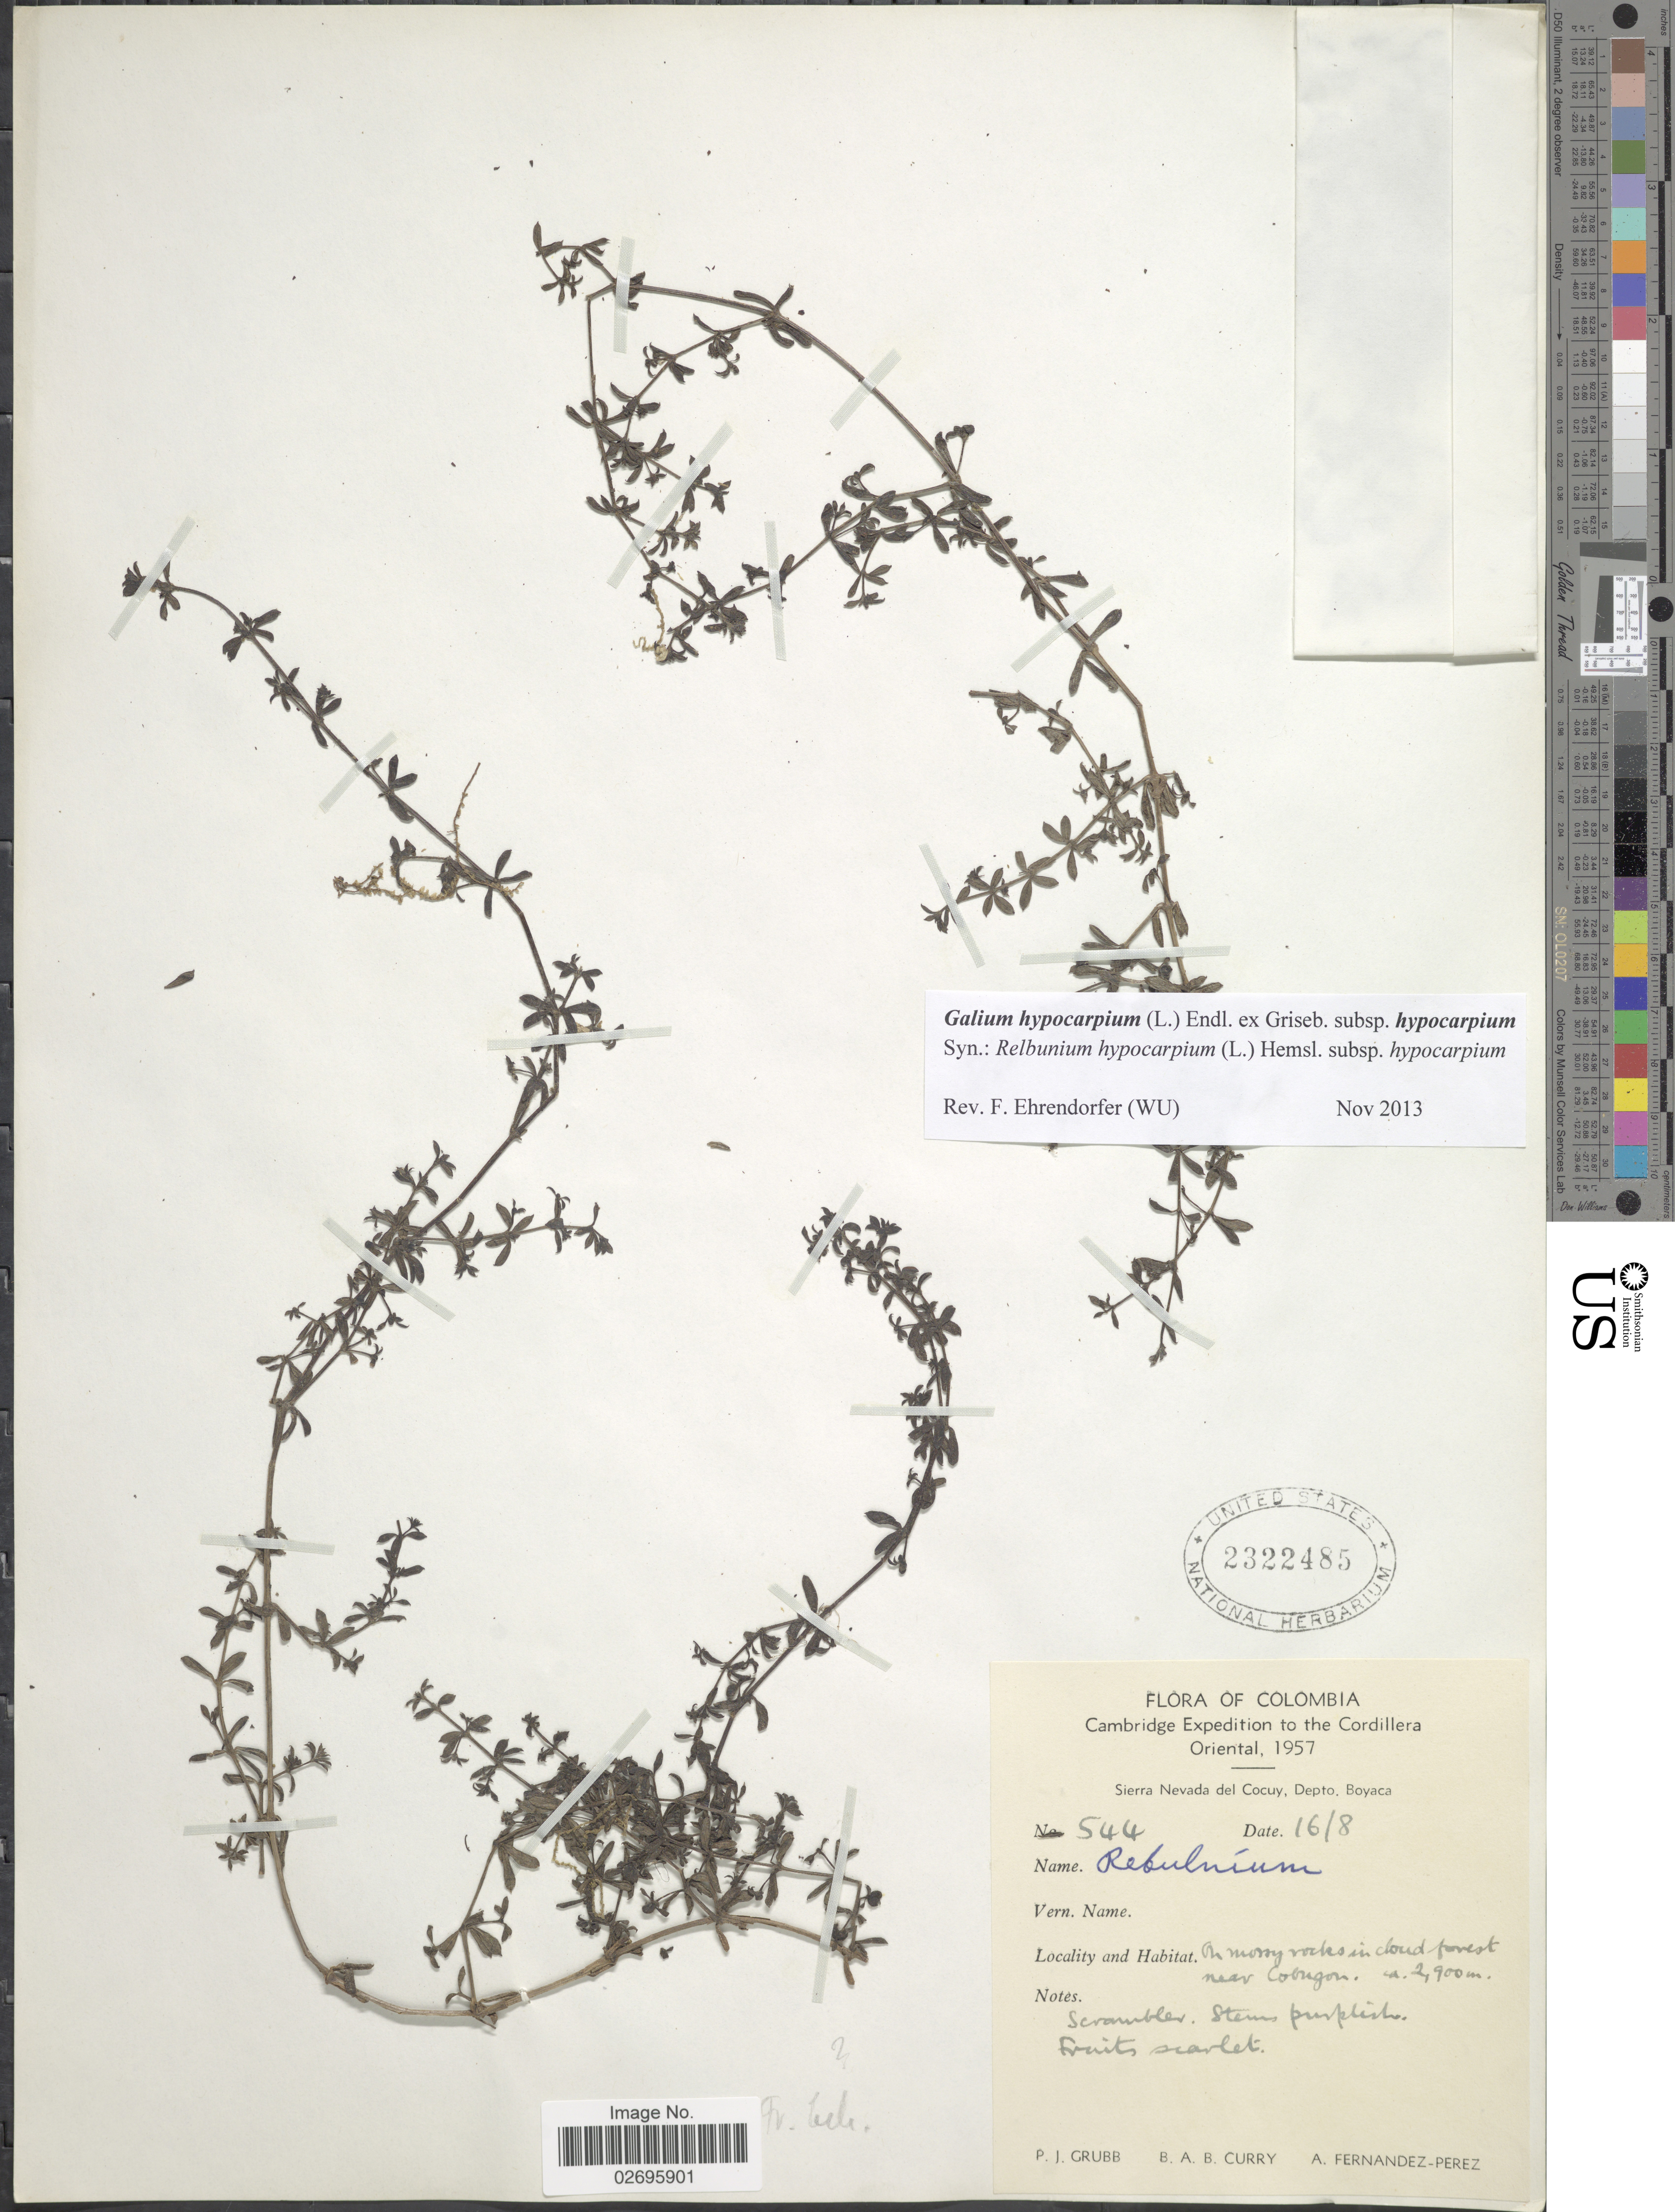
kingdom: Plantae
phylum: Tracheophyta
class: Magnoliopsida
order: Gentianales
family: Rubiaceae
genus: Galium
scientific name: Galium hypocarpium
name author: (L.) Endl. ex Griseb.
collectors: P. J. Grubb, B. A. B. Curry & A. Fernández-Pérez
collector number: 544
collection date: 1957-08-16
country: Colombia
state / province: Boyacá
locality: The Cordillera Oriental, Sierra Nevada del Cocuy, Depto Boyaca, On mossy rocks in cloud forest near Cobugon.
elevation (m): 2900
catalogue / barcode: US 2322485